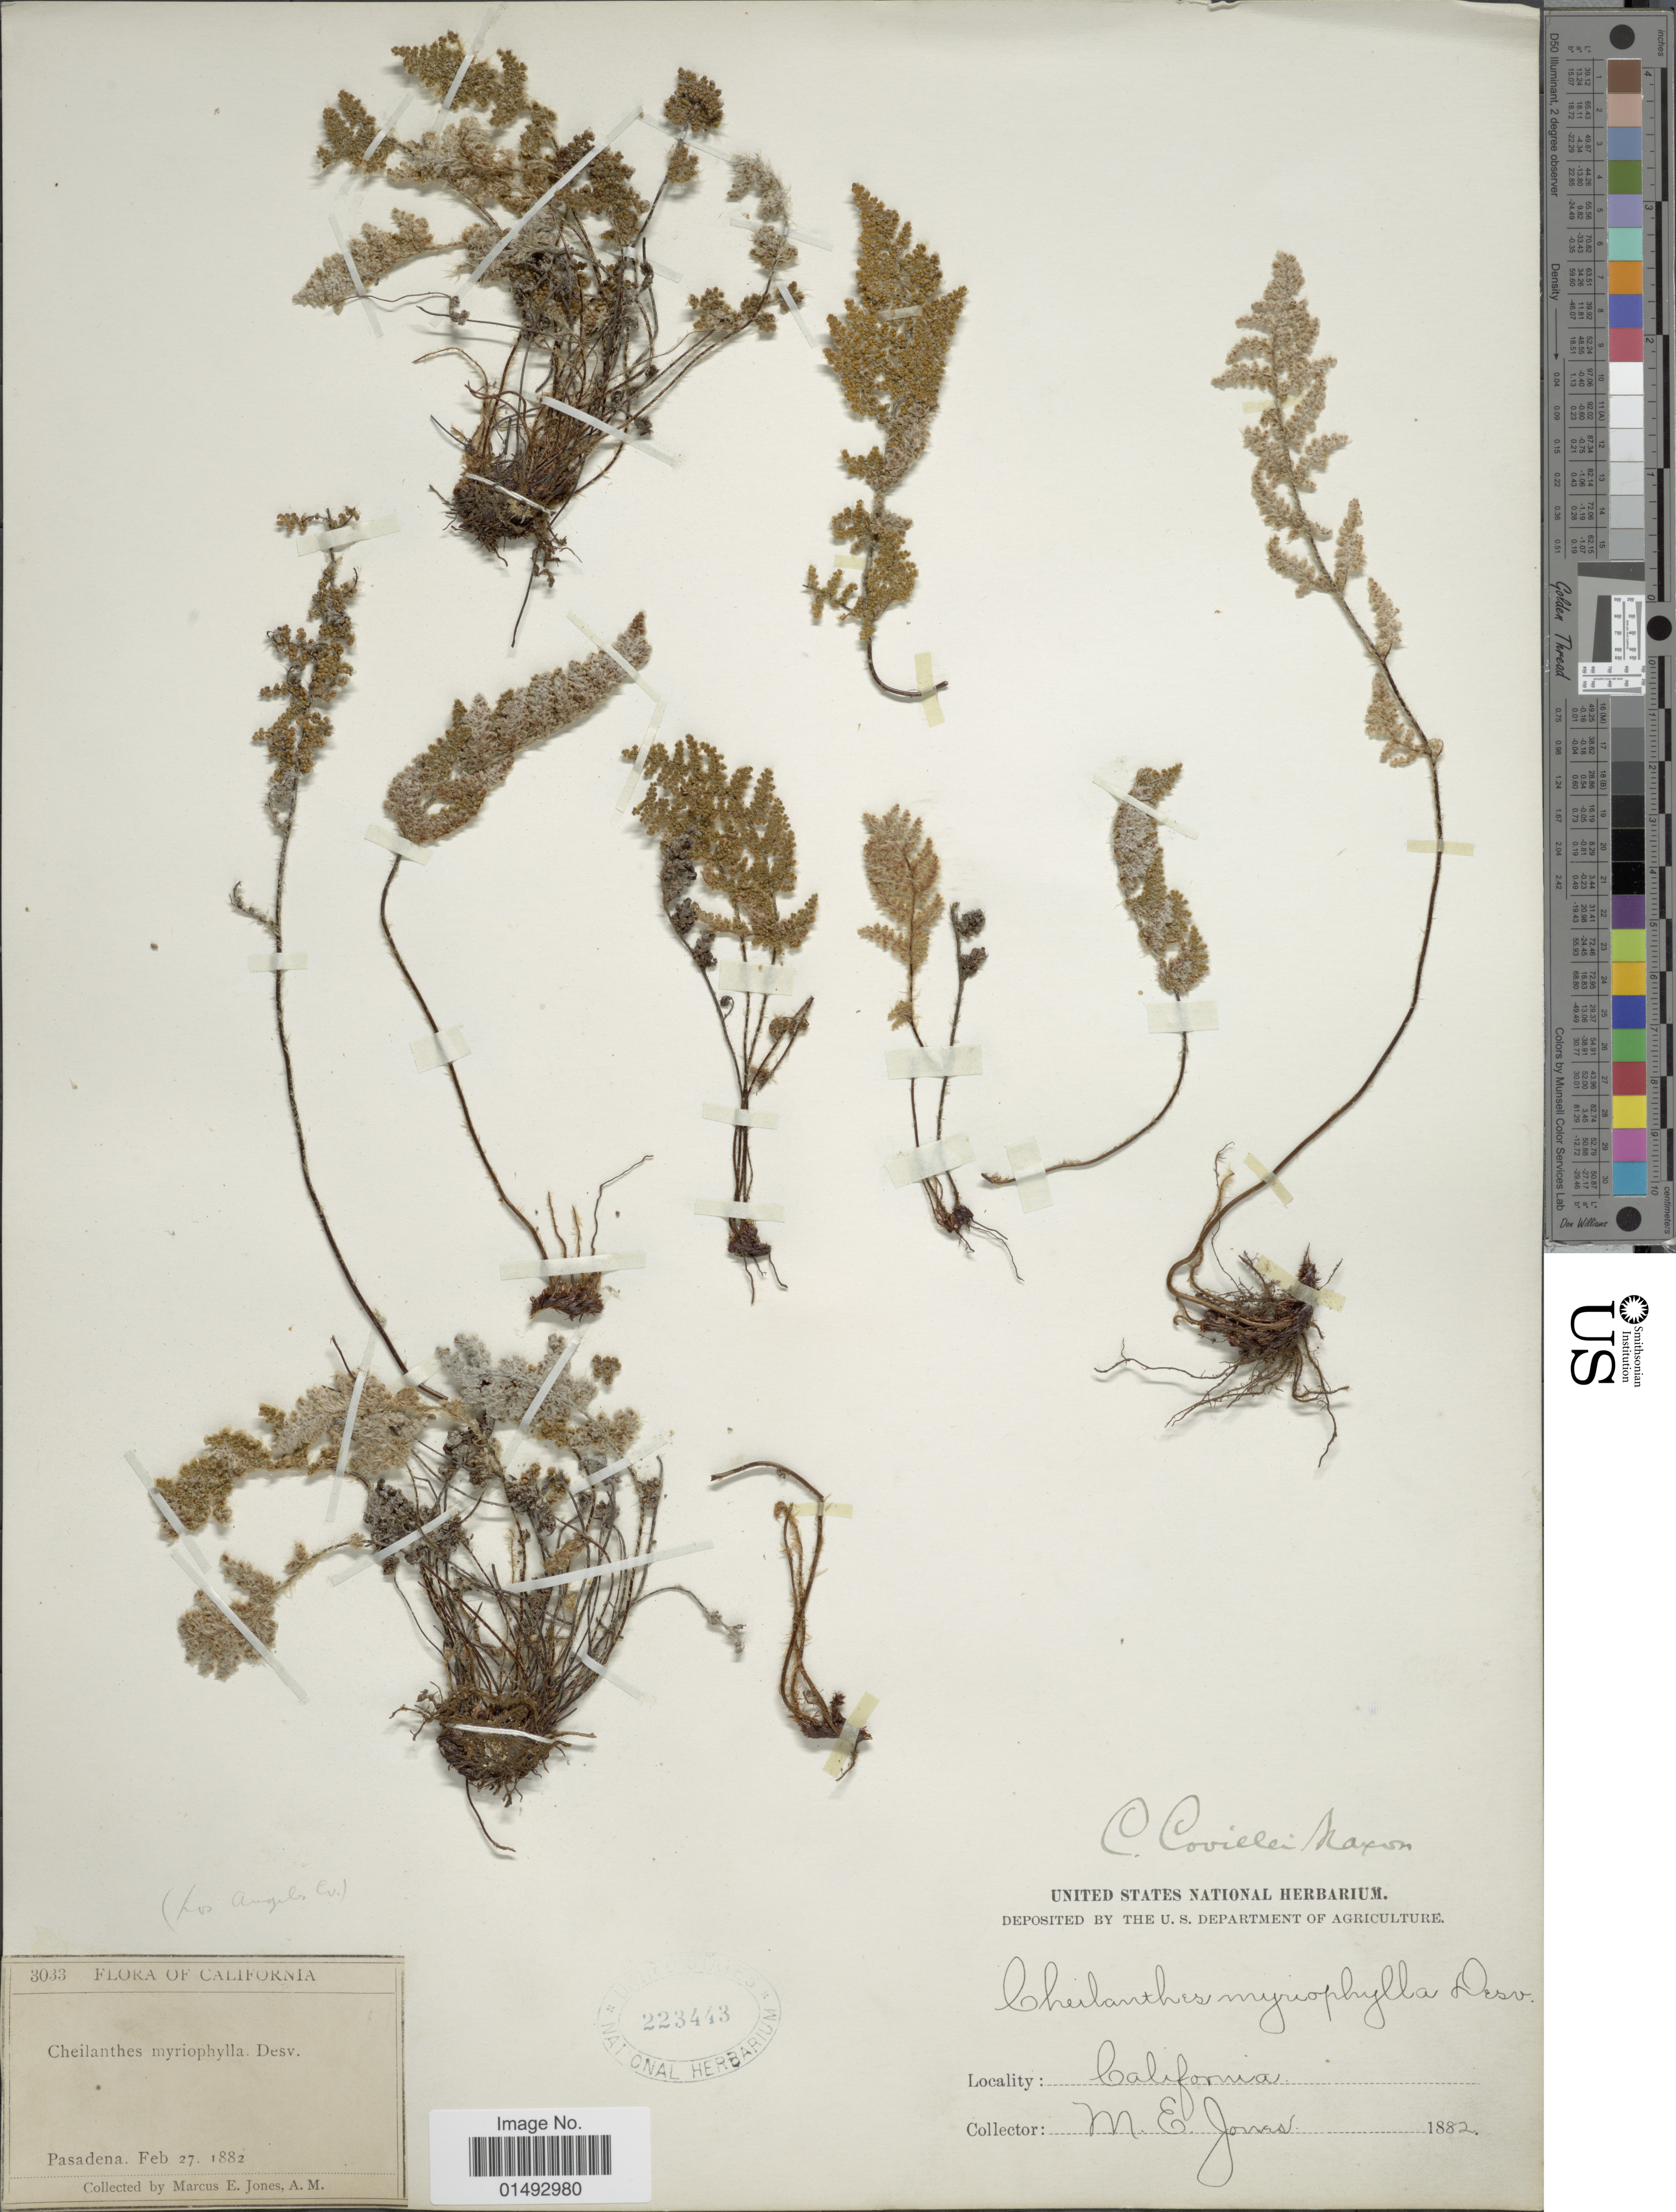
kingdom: Plantae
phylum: Tracheophyta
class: Polypodiopsida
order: Polypodiales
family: Pteridaceae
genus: Myriopteris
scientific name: Myriopteris covillei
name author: (Maxon) Á. Löve & D. Löve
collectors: M. E. Jones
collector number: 3033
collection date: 1882-02-27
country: United States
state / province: California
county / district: Los Angeles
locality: Pasadena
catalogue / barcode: US 223443